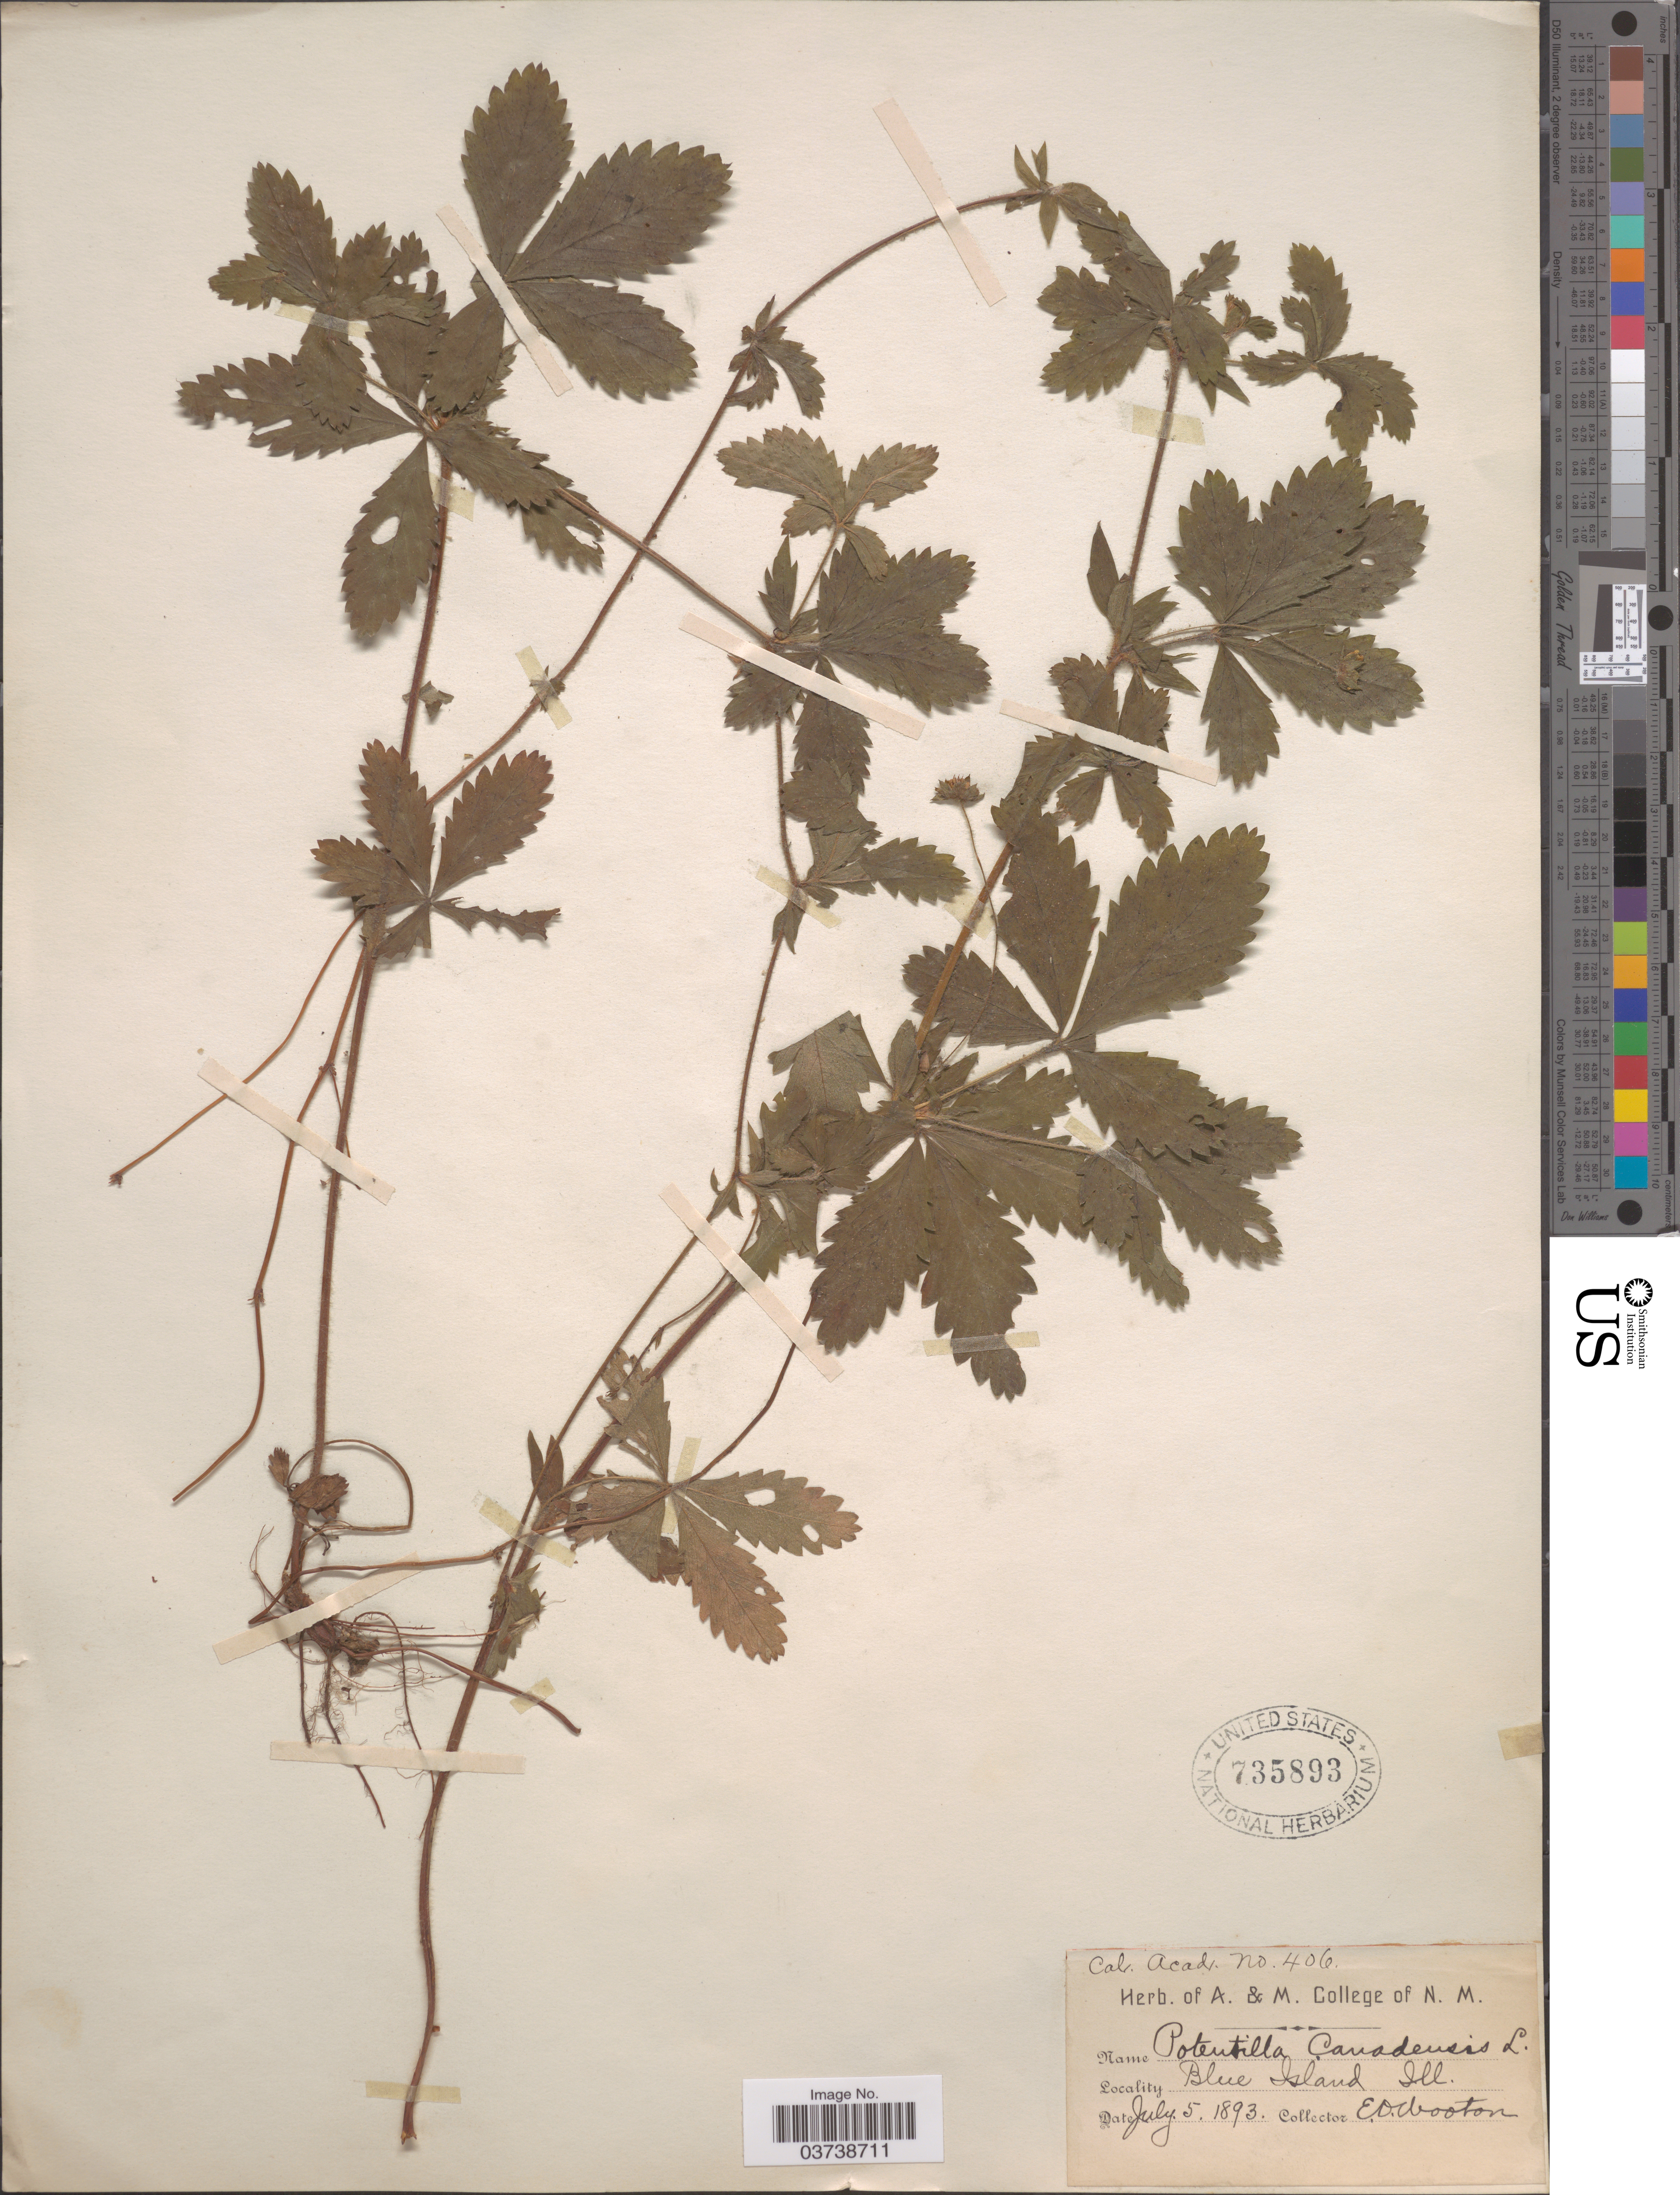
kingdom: Plantae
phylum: Tracheophyta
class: Magnoliopsida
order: Rosales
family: Rosaceae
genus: Potentilla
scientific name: Potentilla canadensis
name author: L.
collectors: E. O. Wooton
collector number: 406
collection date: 1893-07-05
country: United States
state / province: Illinois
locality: Blue Island.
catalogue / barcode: US 735893